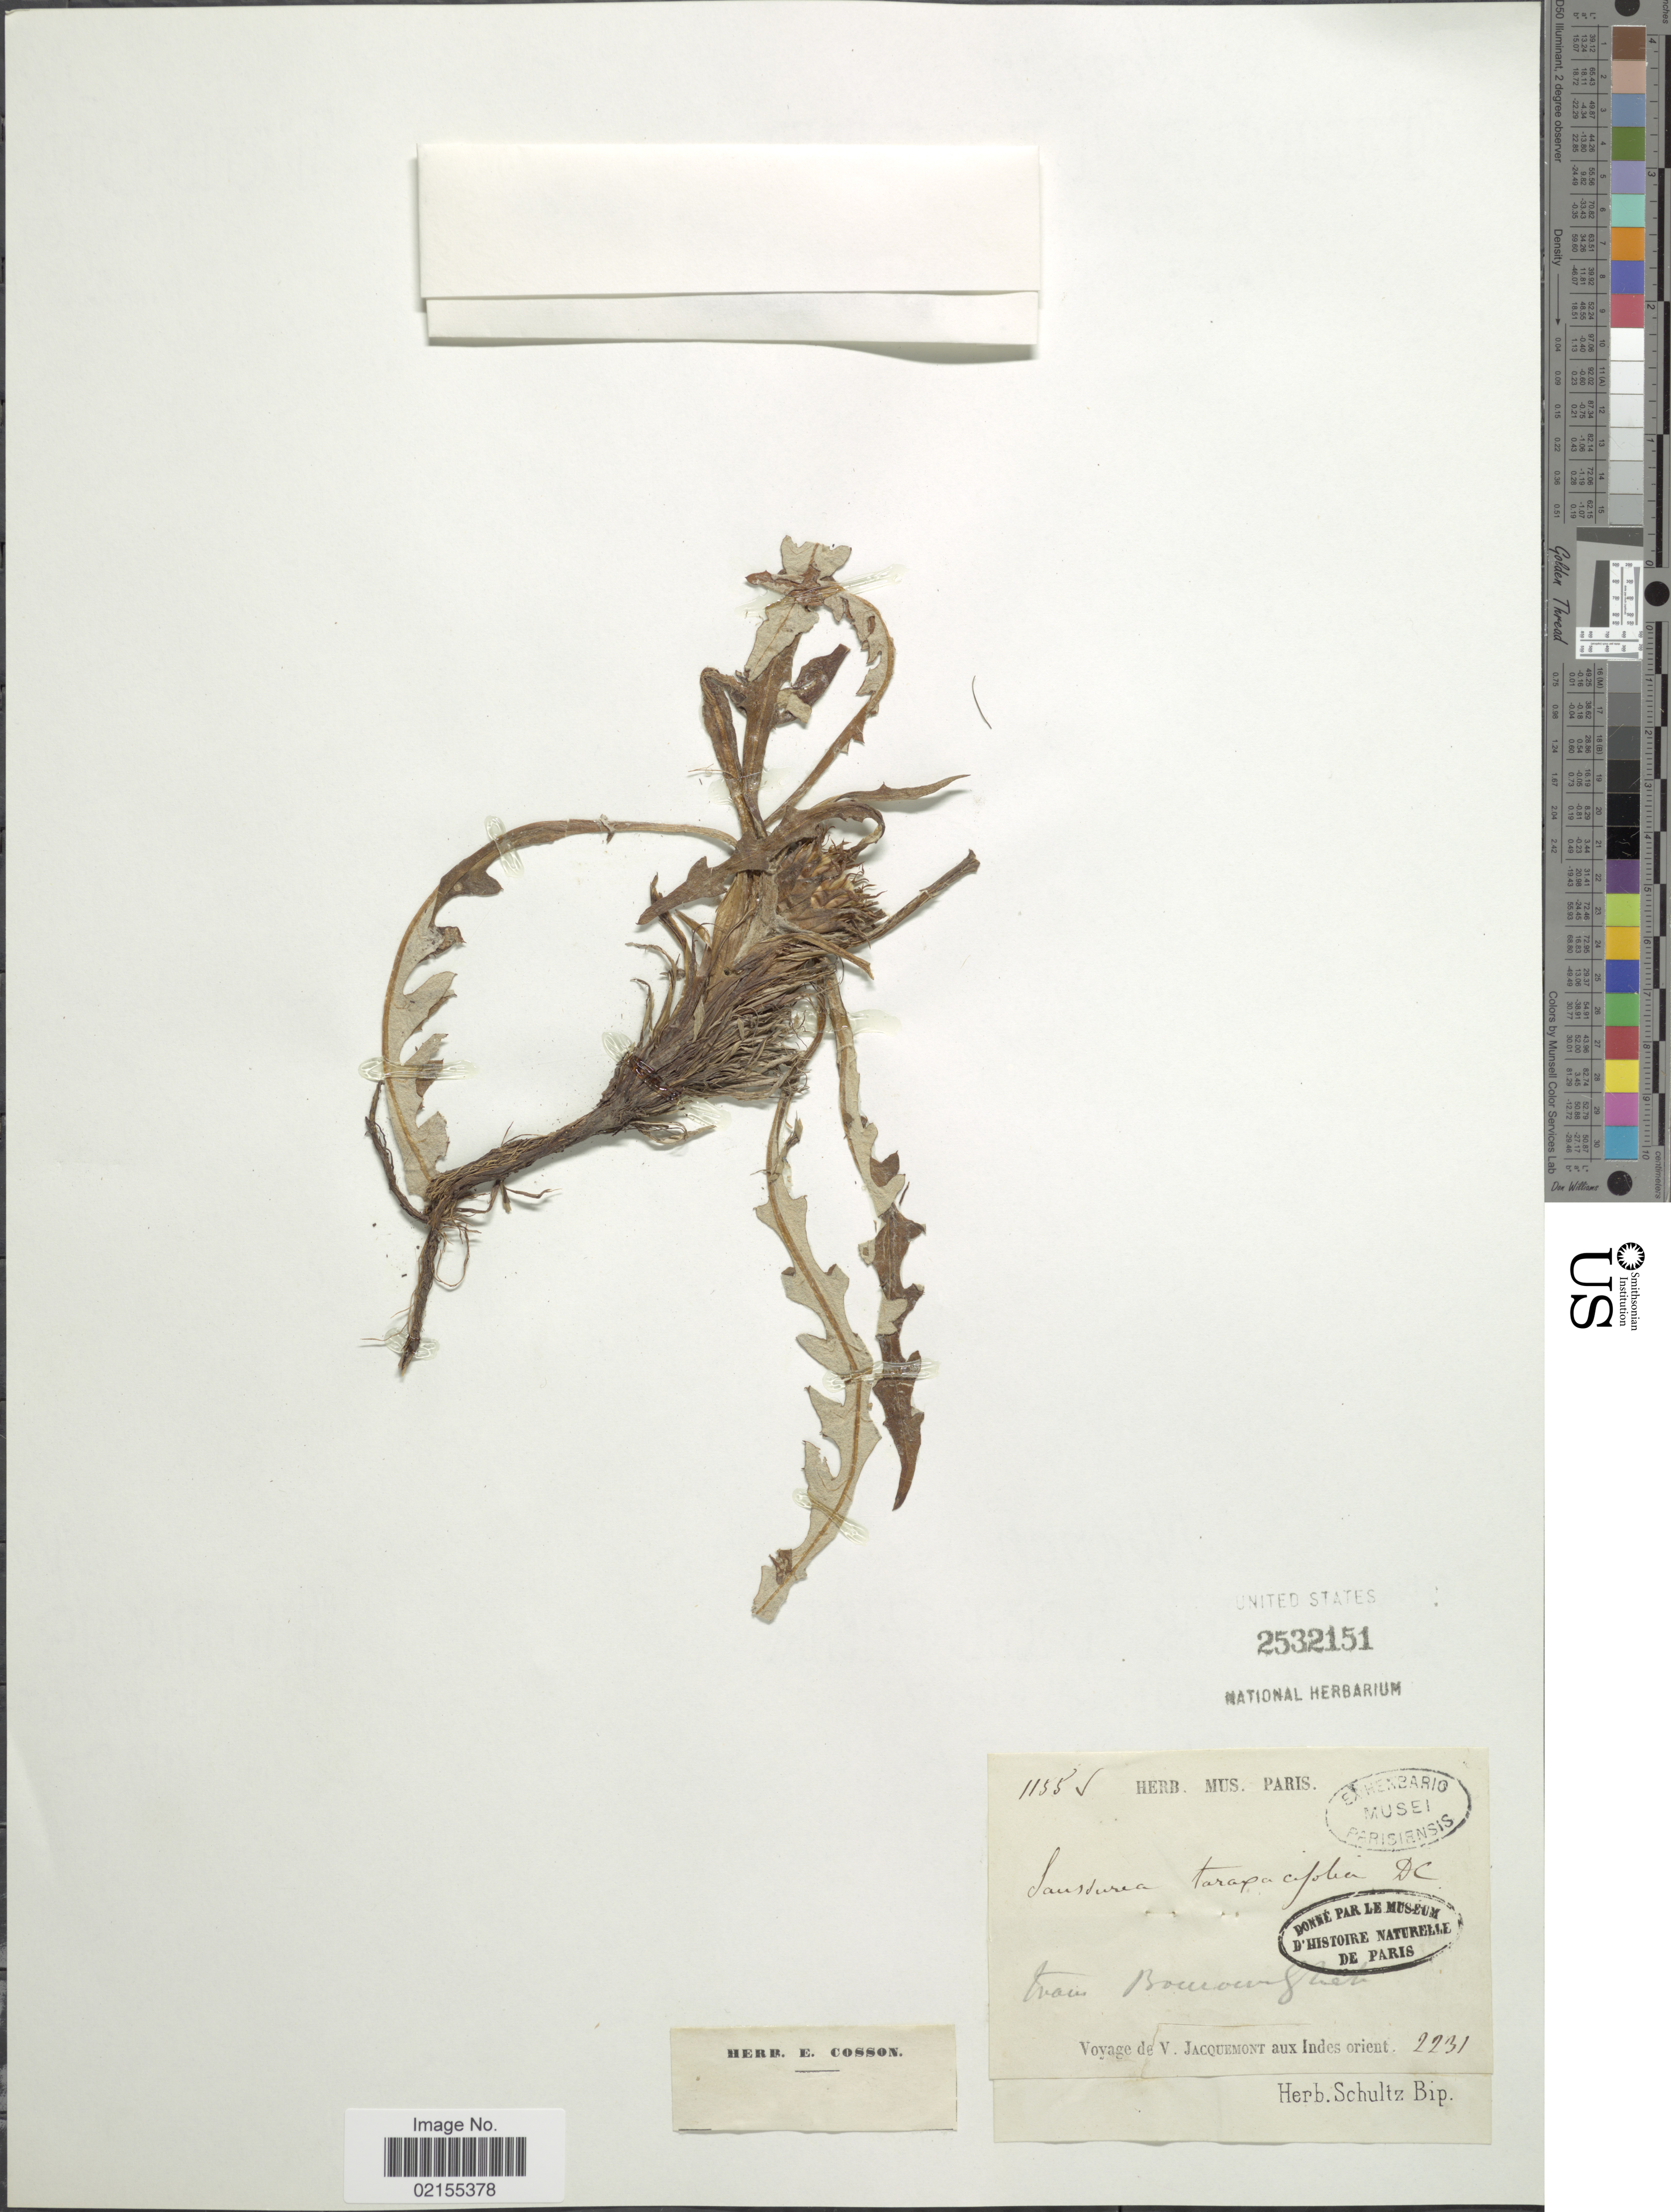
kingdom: Plantae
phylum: Tracheophyta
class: Magnoliopsida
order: Asterales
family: Asteraceae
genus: Saussurea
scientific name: Saussurea taraxacifolia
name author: Wall. ex DC.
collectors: V. Jacquemont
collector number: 2231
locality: Terain Bourourghek [interpreted], Indes Orient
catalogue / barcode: US 2532151